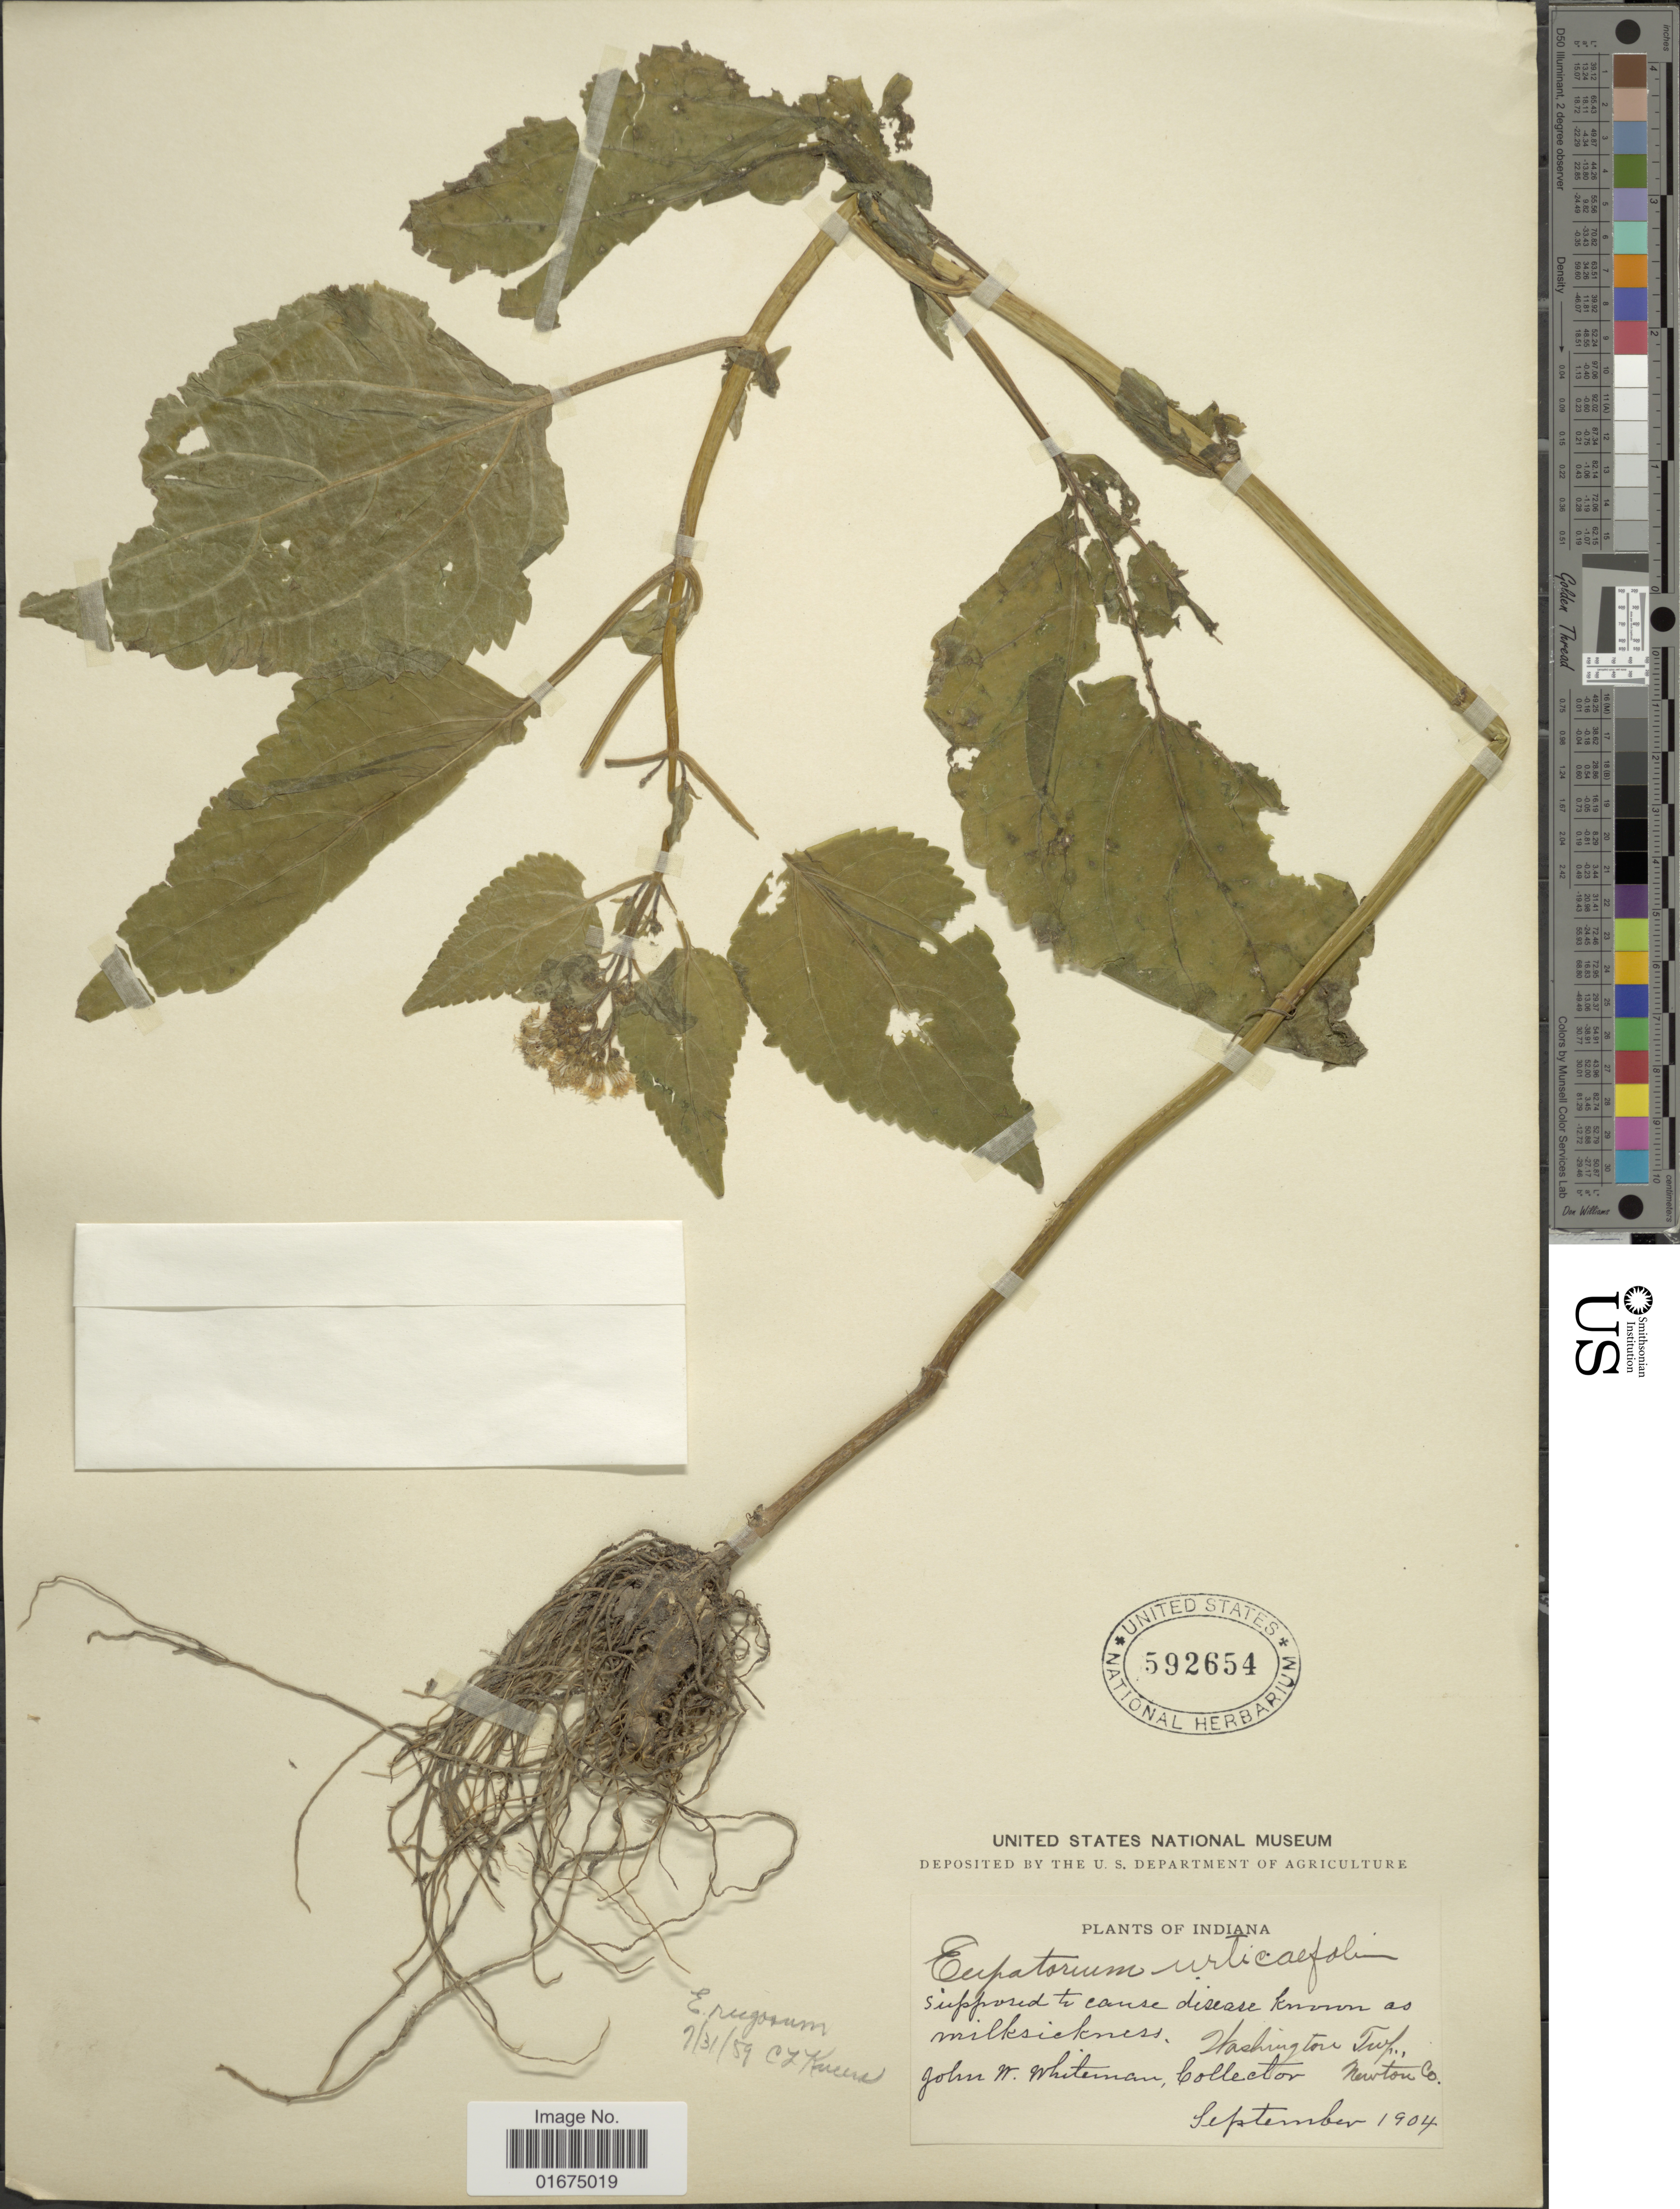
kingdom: Plantae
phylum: Tracheophyta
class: Magnoliopsida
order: Asterales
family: Asteraceae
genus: Ageratina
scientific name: Ageratina altissima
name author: (L.) R.M. King & H. Rob.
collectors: J. Whiteman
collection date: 1904-09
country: United States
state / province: Indiana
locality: Washington Twf. Newton Co.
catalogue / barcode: US 592654